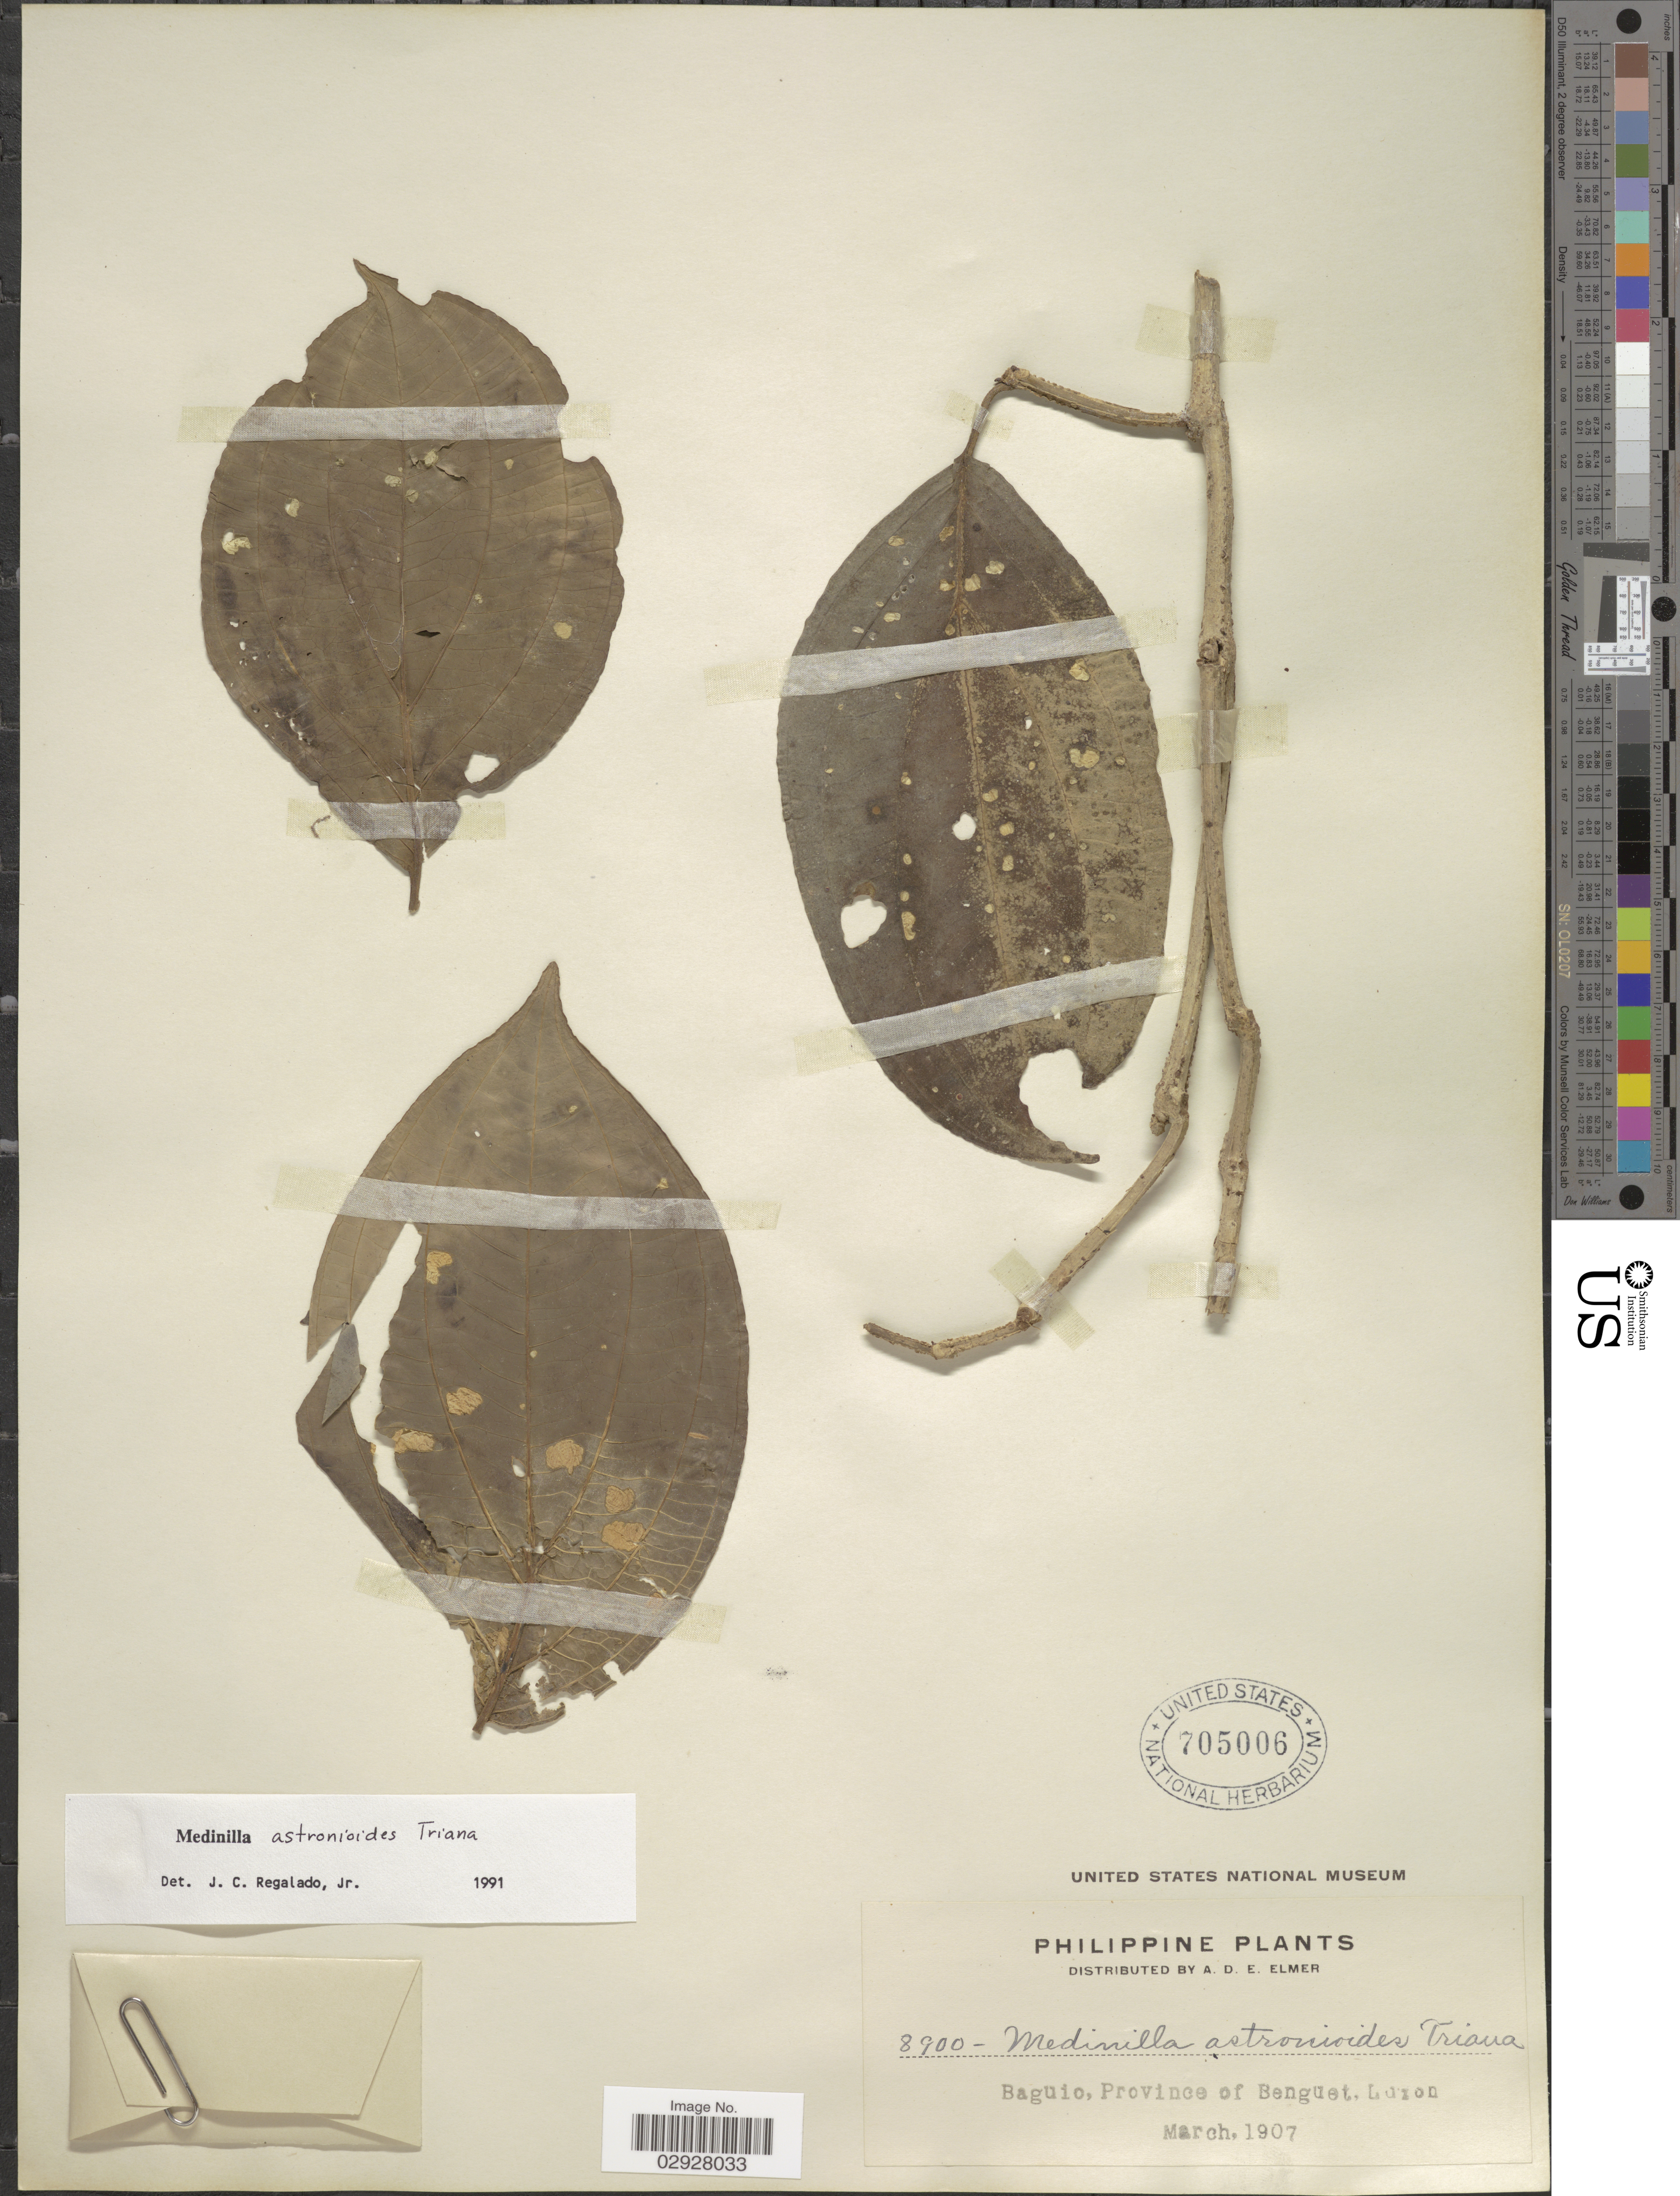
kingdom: Plantae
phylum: Tracheophyta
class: Magnoliopsida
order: Myrtales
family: Melastomataceae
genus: Medinilla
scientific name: Medinilla astronioides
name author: Triana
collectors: A. D. E. Elmer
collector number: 8900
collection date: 1907-03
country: Philippines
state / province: Cordillera (Administrative Region)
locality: Baguio, Province of Benguet, Luzon.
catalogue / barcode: US 705006